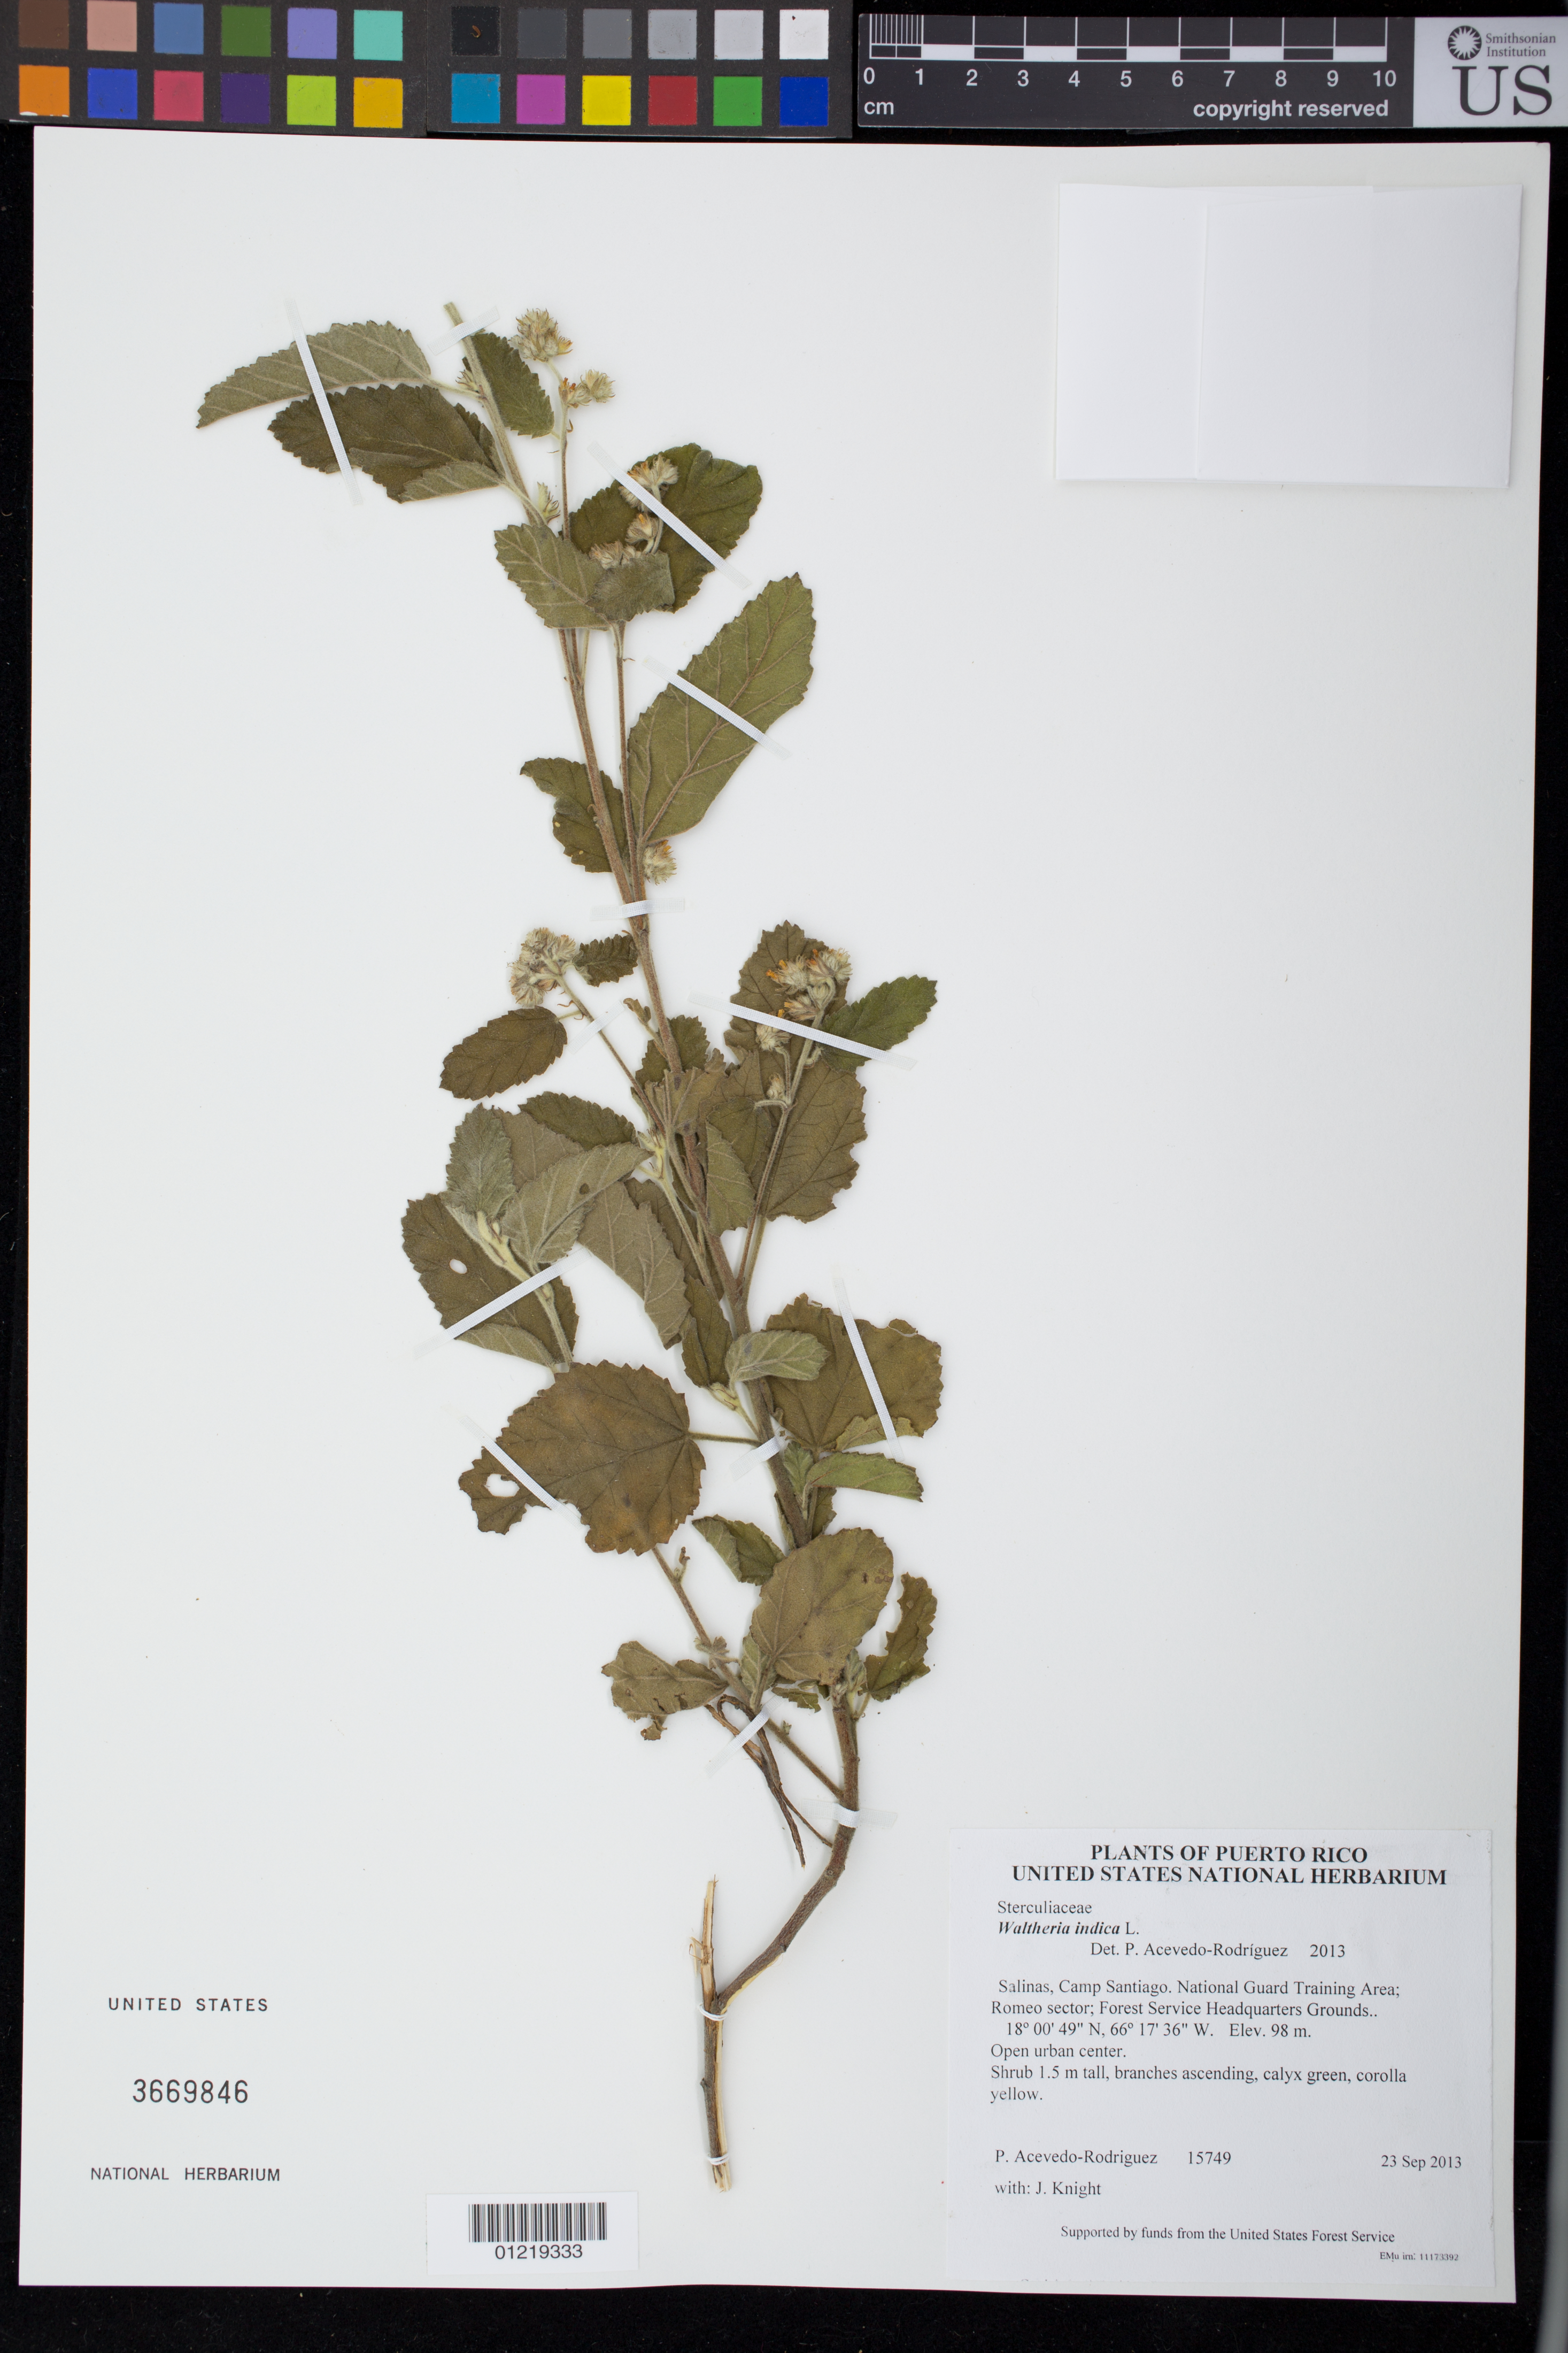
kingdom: Plantae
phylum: Tracheophyta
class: Magnoliopsida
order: Malvales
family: Malvaceae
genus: Waltheria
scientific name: Waltheria indica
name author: L.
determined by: Acevedo-Rodríguez, P., (BOT), Smithsonian Institution - National Museum of Natural History (UNITED STATES)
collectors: P. Acevedo-Rodr. & J. Knight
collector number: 15749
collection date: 2013-09-23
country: Puerto Rico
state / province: Salinas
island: Puerto Rico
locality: Camp Santiago. National Guard Training Area; Romeo sector; Forest Service Headquarters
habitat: Open urban center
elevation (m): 98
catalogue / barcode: US 3669846